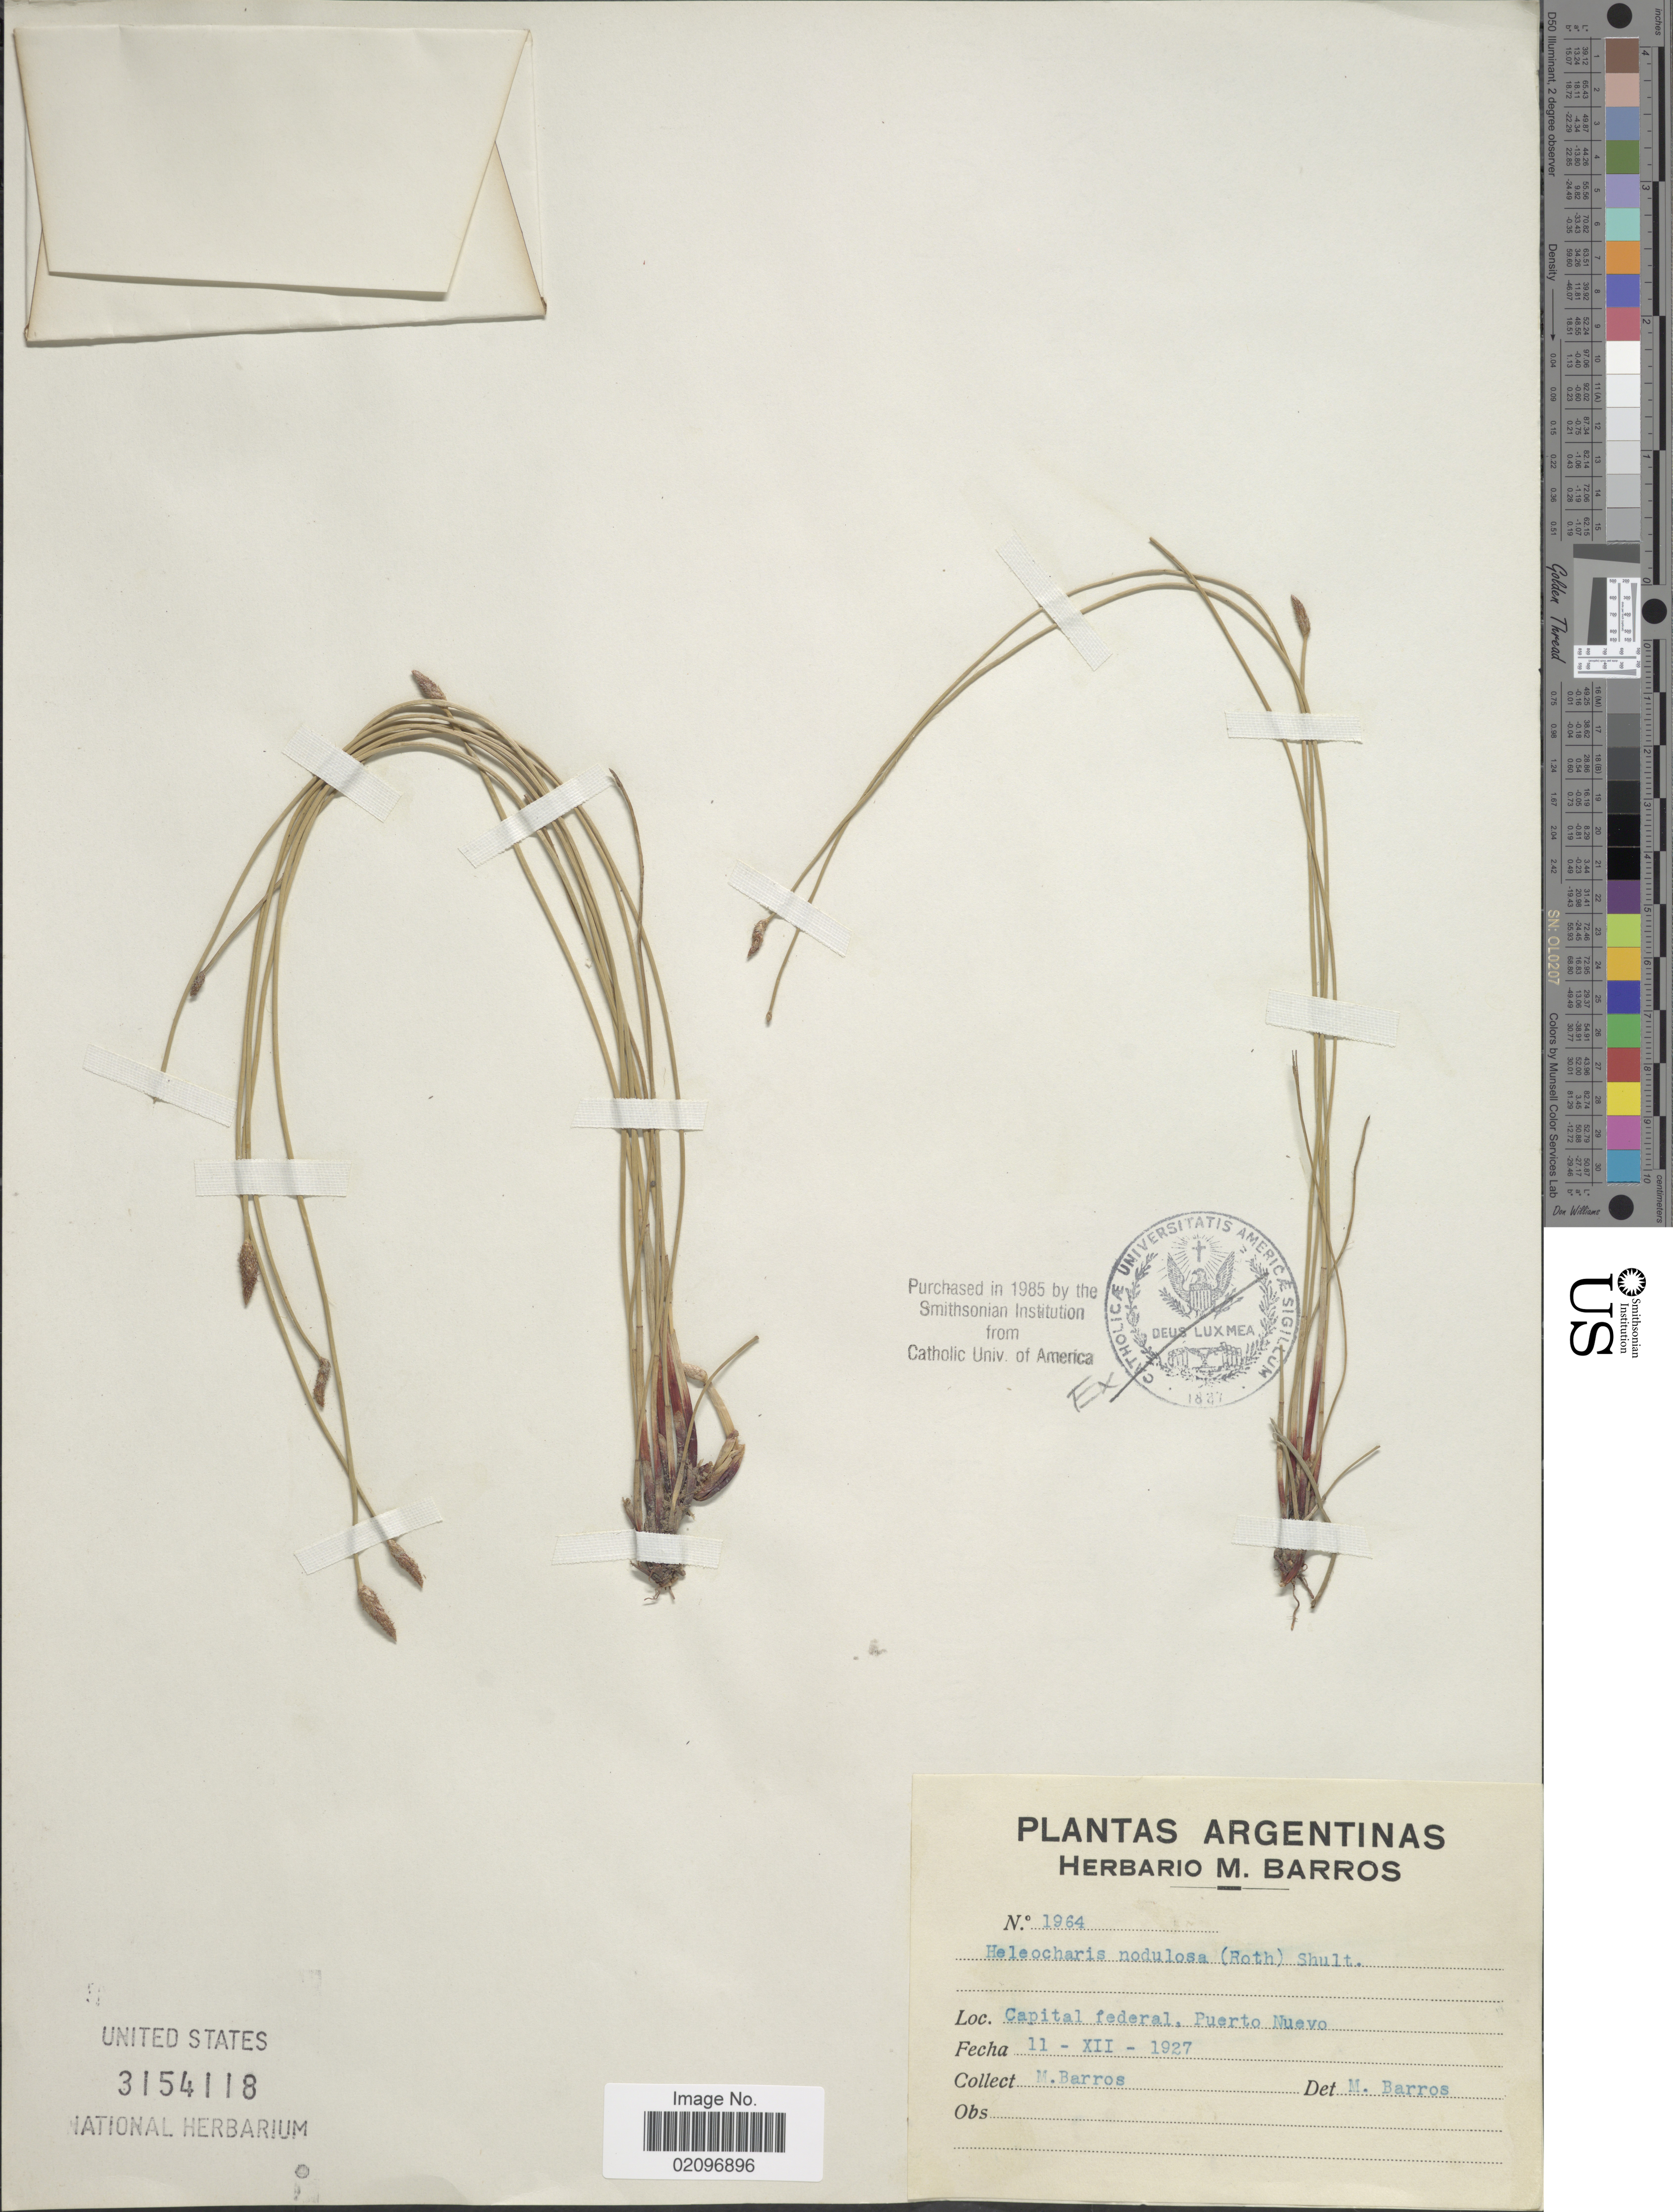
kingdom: Plantae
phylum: Tracheophyta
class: Liliopsida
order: Poales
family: Cyperaceae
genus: Eleocharis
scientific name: Eleocharis montana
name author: (Kunth) Roem. & Schult.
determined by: Strong, Mark T., (BOT), Smithsonian Institution - National Museum of Natural History (UNITED STATES)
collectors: M. Barros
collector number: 1964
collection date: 1927-12-11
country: Argentina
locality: Argentinas, Capital federal, Puerto Nuevo.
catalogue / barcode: US 3154118